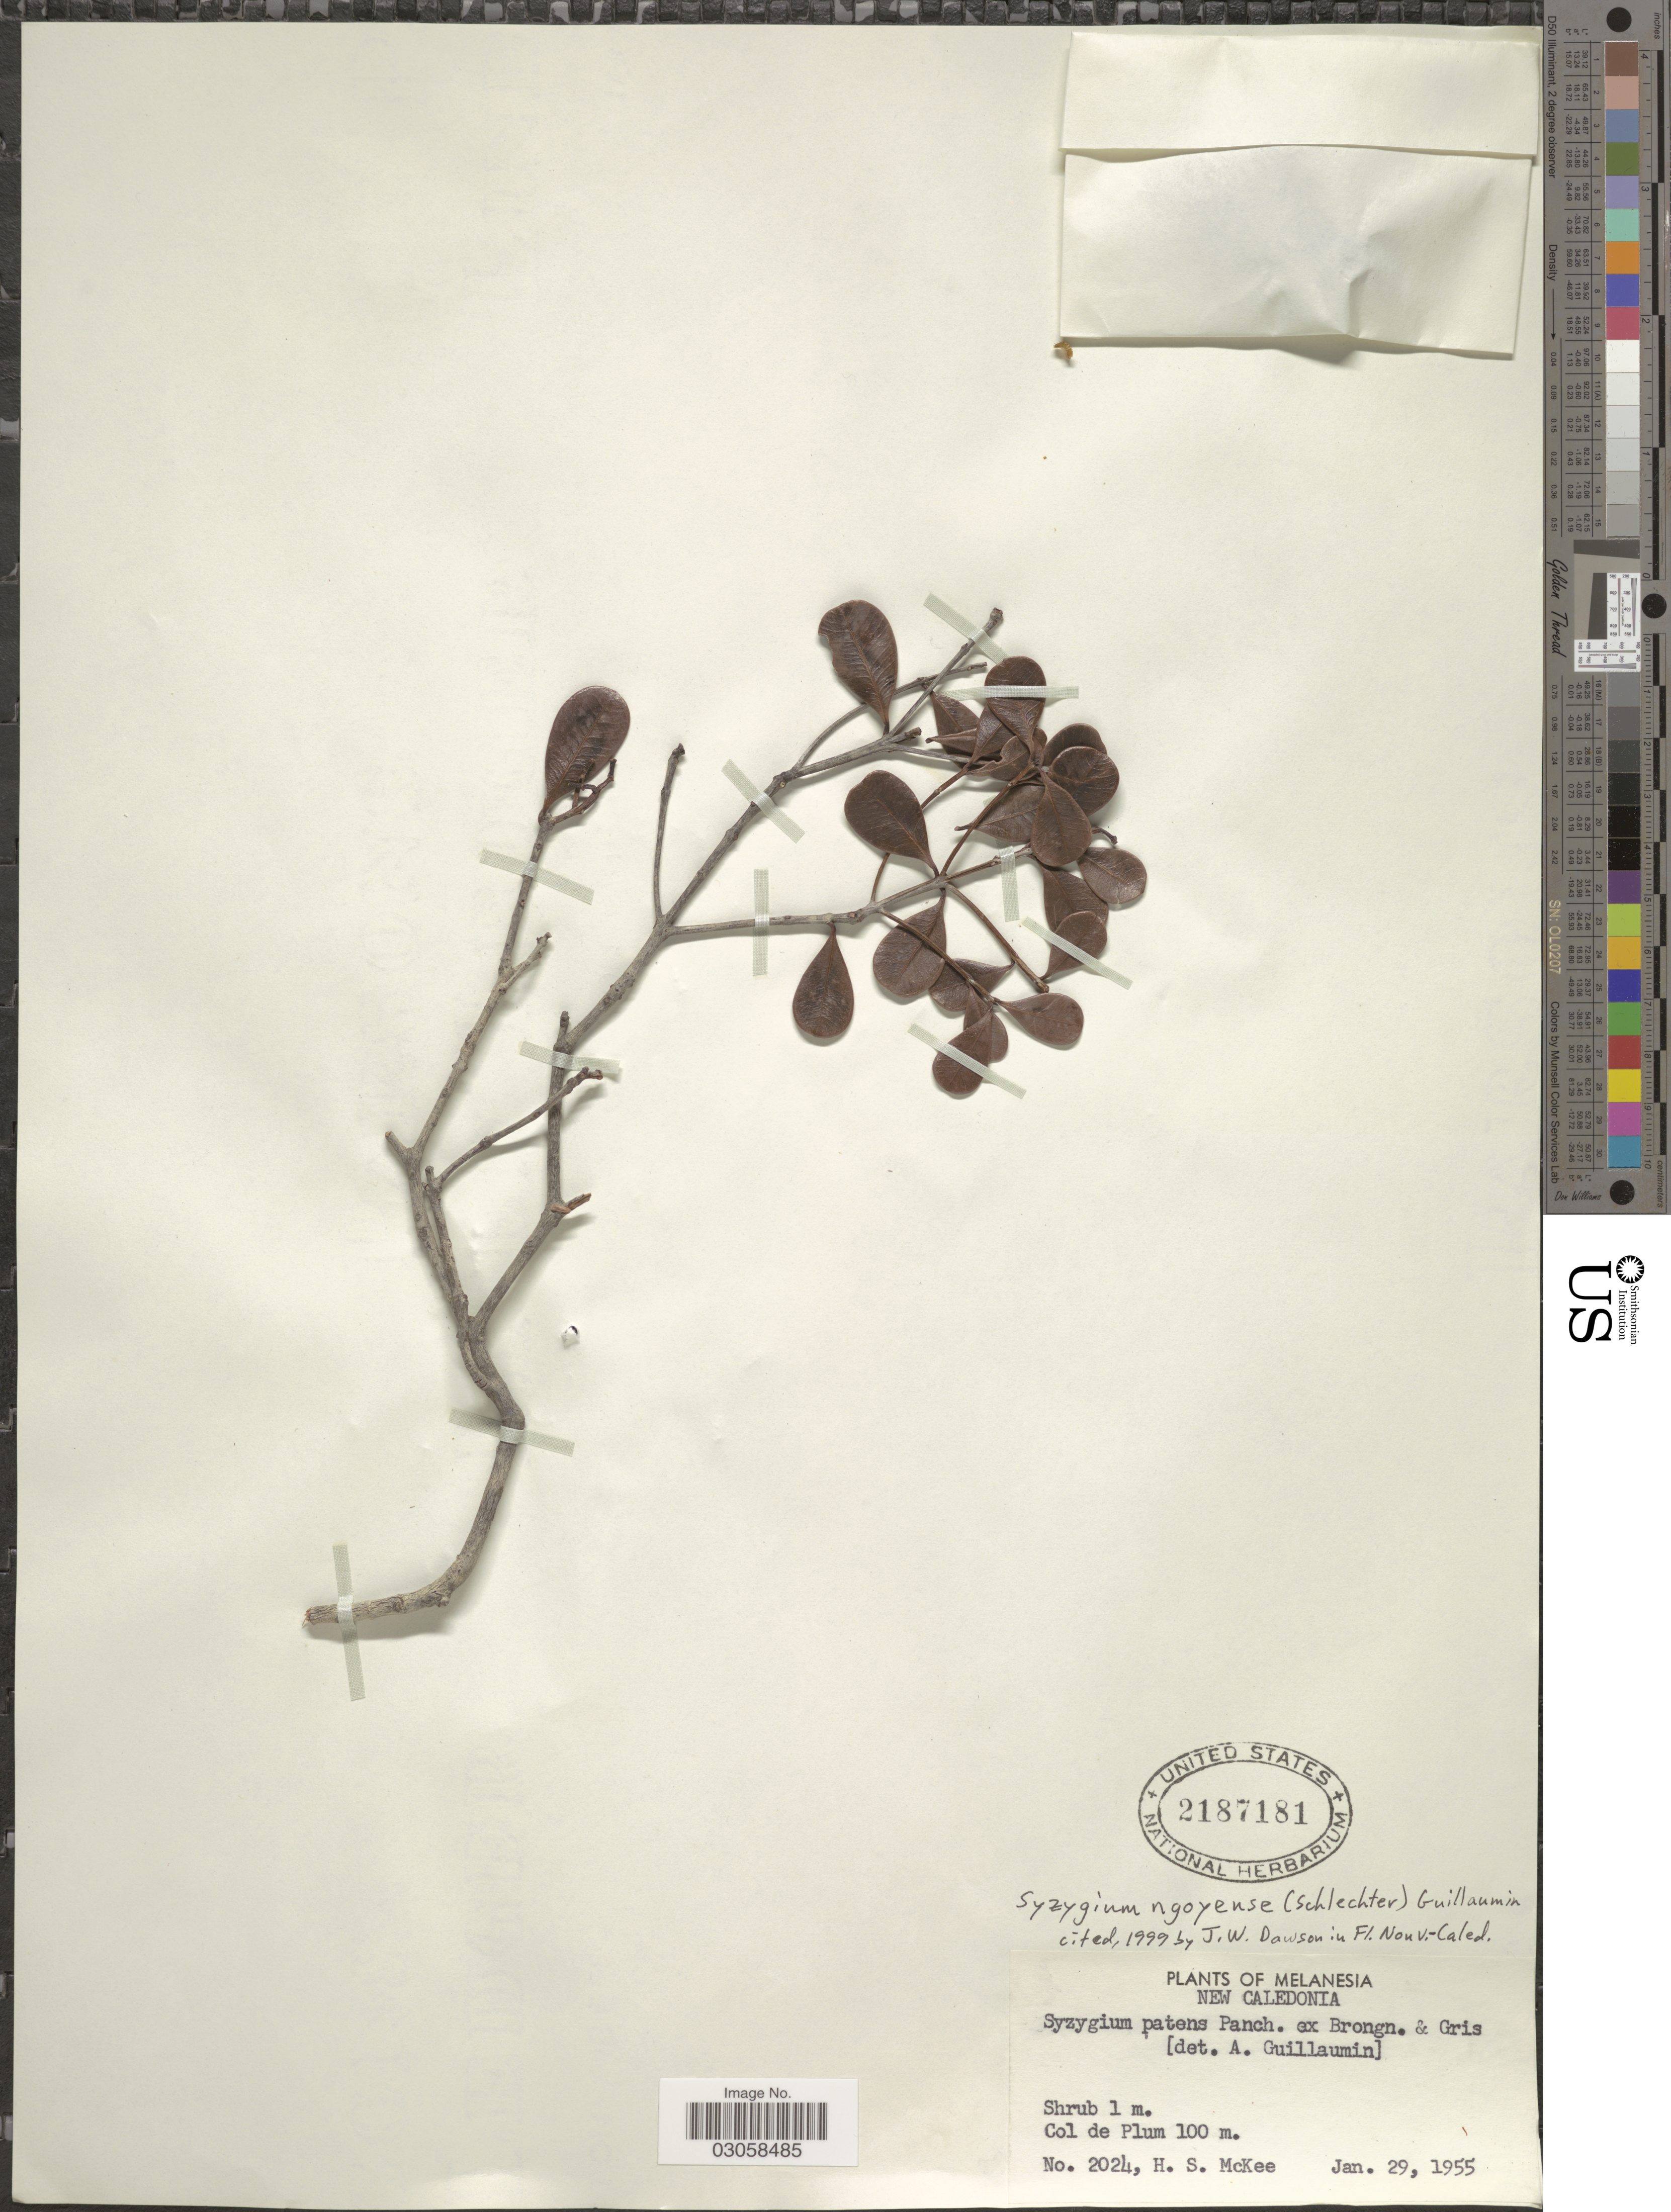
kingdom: Plantae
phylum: Tracheophyta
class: Magnoliopsida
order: Myrtales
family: Myrtaceae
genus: Syzygium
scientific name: Syzygium ngoyense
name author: (Schltr.) Guillaumin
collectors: H. S. McKee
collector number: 2024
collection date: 1955-01-29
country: New Caledonia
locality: Melanesia. Col de Plum.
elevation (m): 100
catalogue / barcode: US 2187181